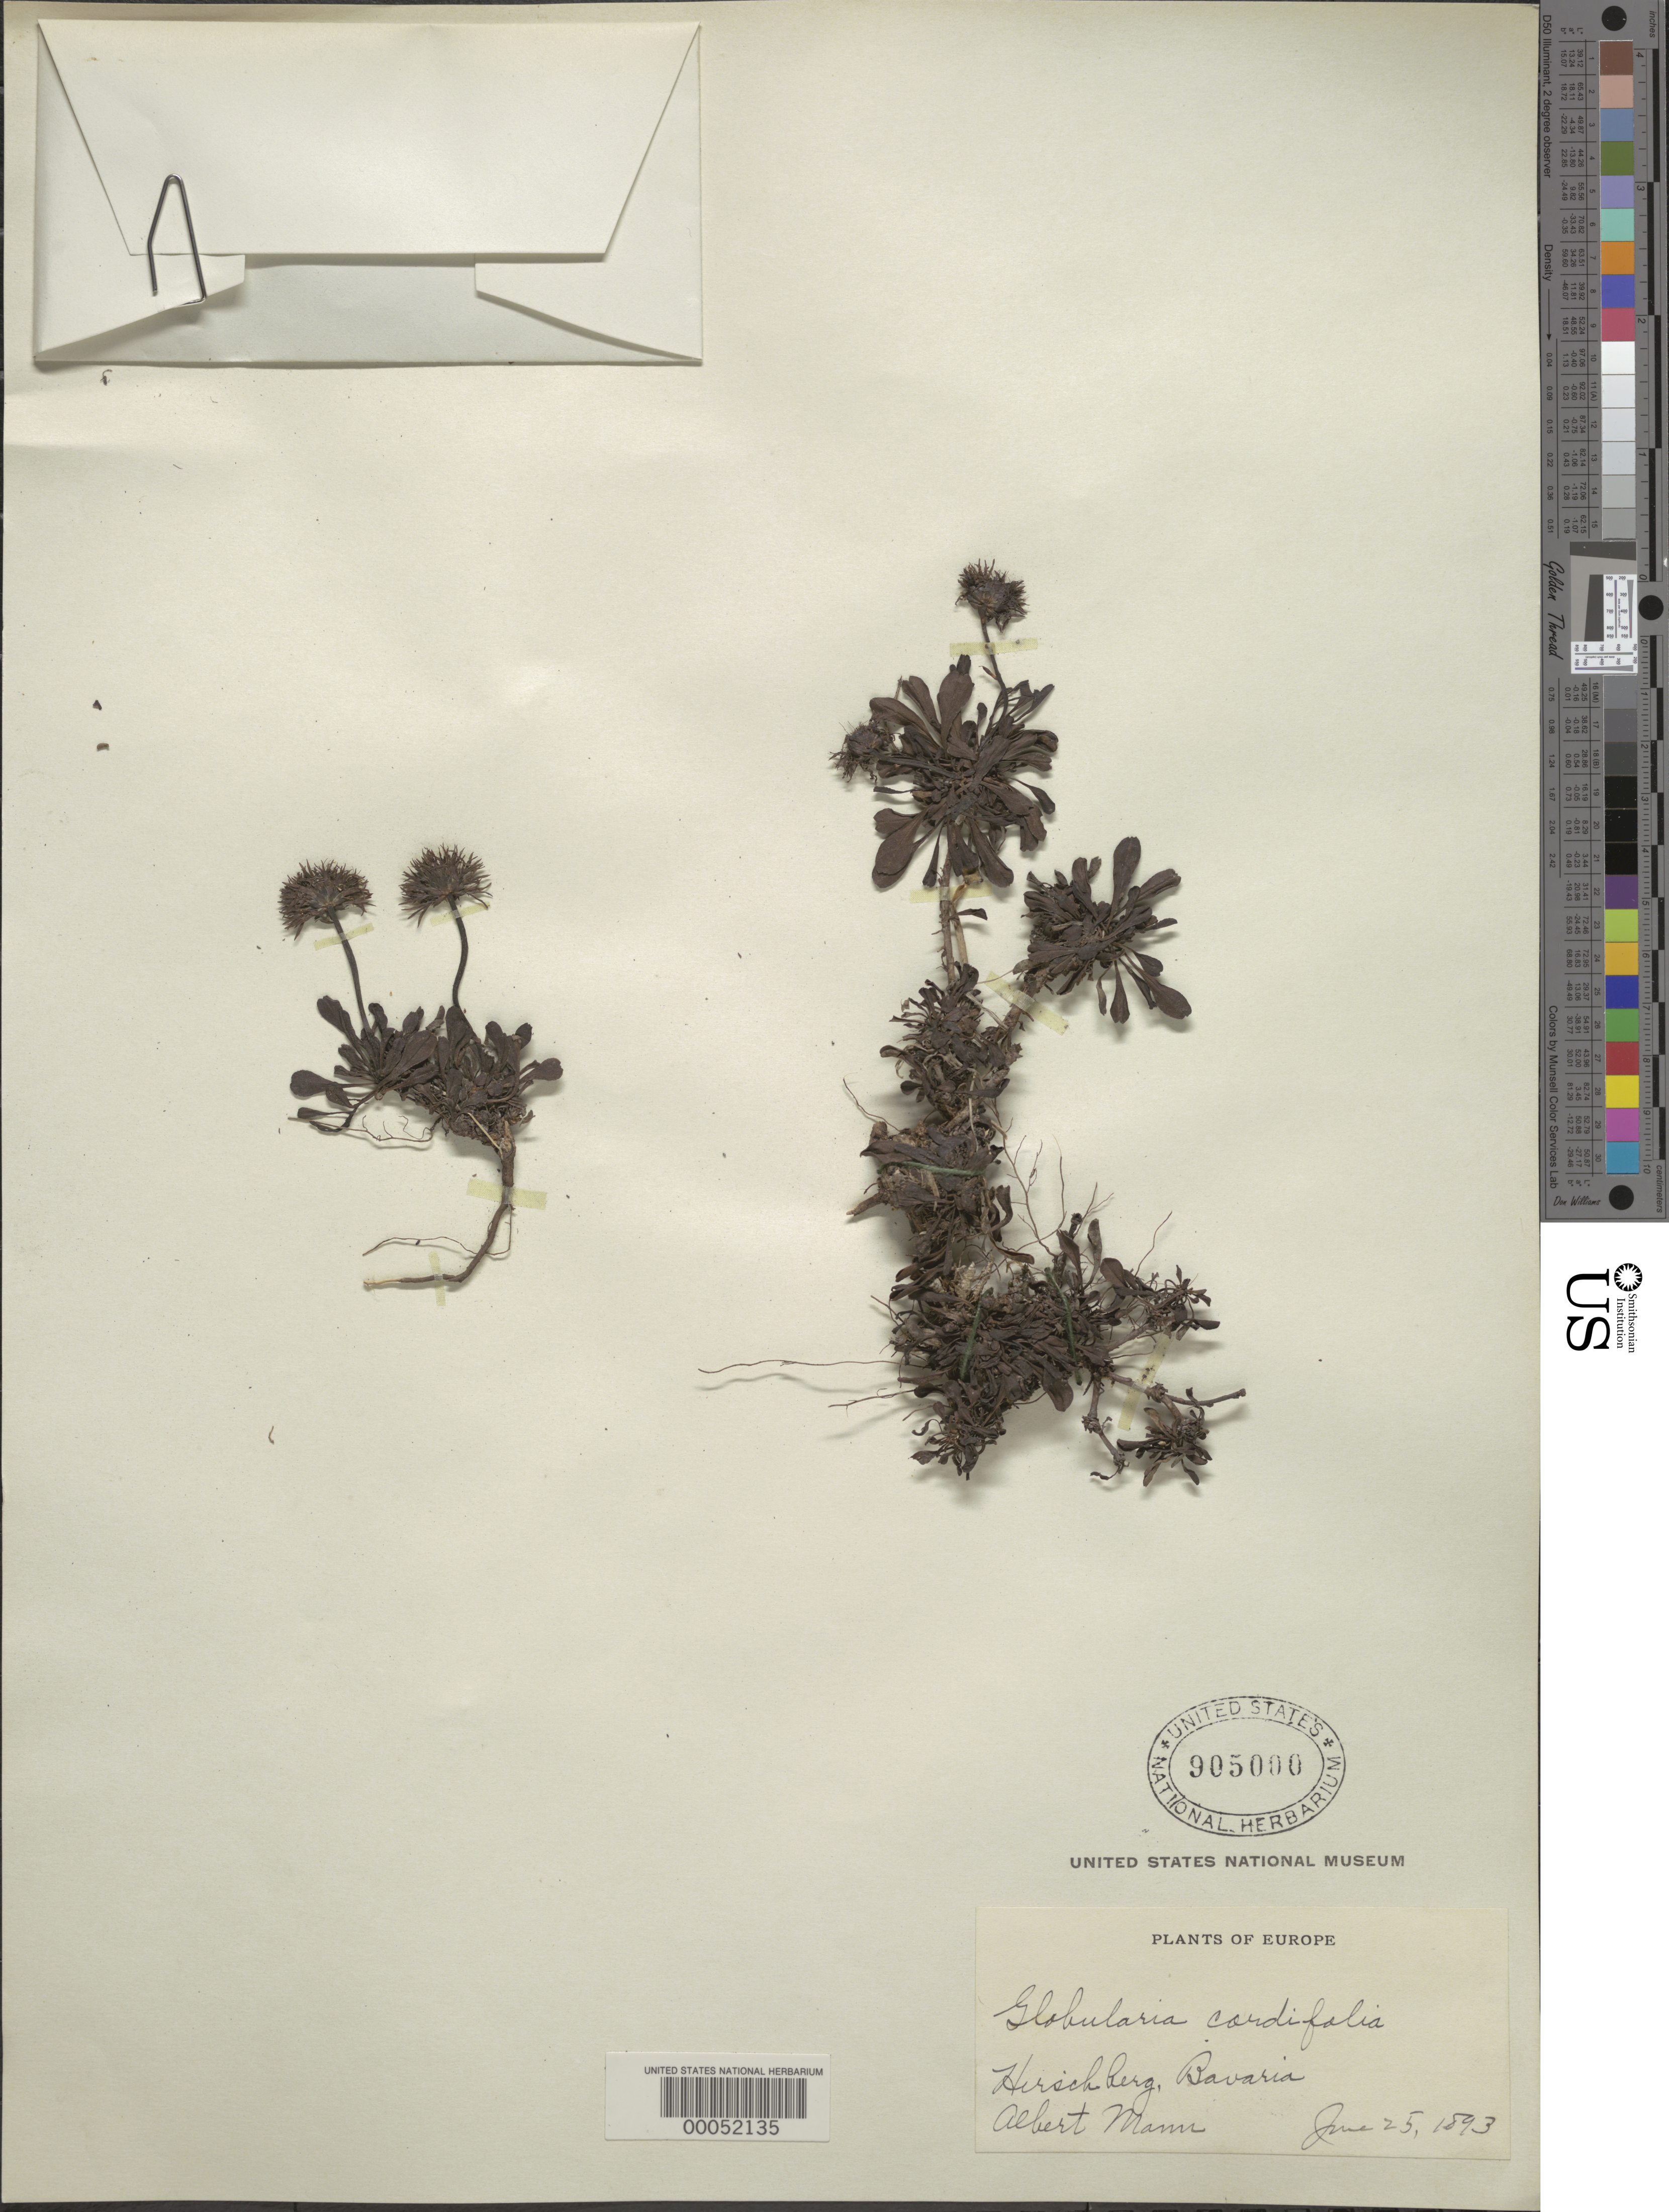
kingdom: Plantae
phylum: Tracheophyta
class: Magnoliopsida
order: Lamiales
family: Plantaginaceae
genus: Globularia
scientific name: Globularia cordifolia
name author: L.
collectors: A. Mann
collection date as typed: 25 Jun 1893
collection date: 1893-06-25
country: Germany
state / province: Bayern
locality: Hirschberg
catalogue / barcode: US 905000